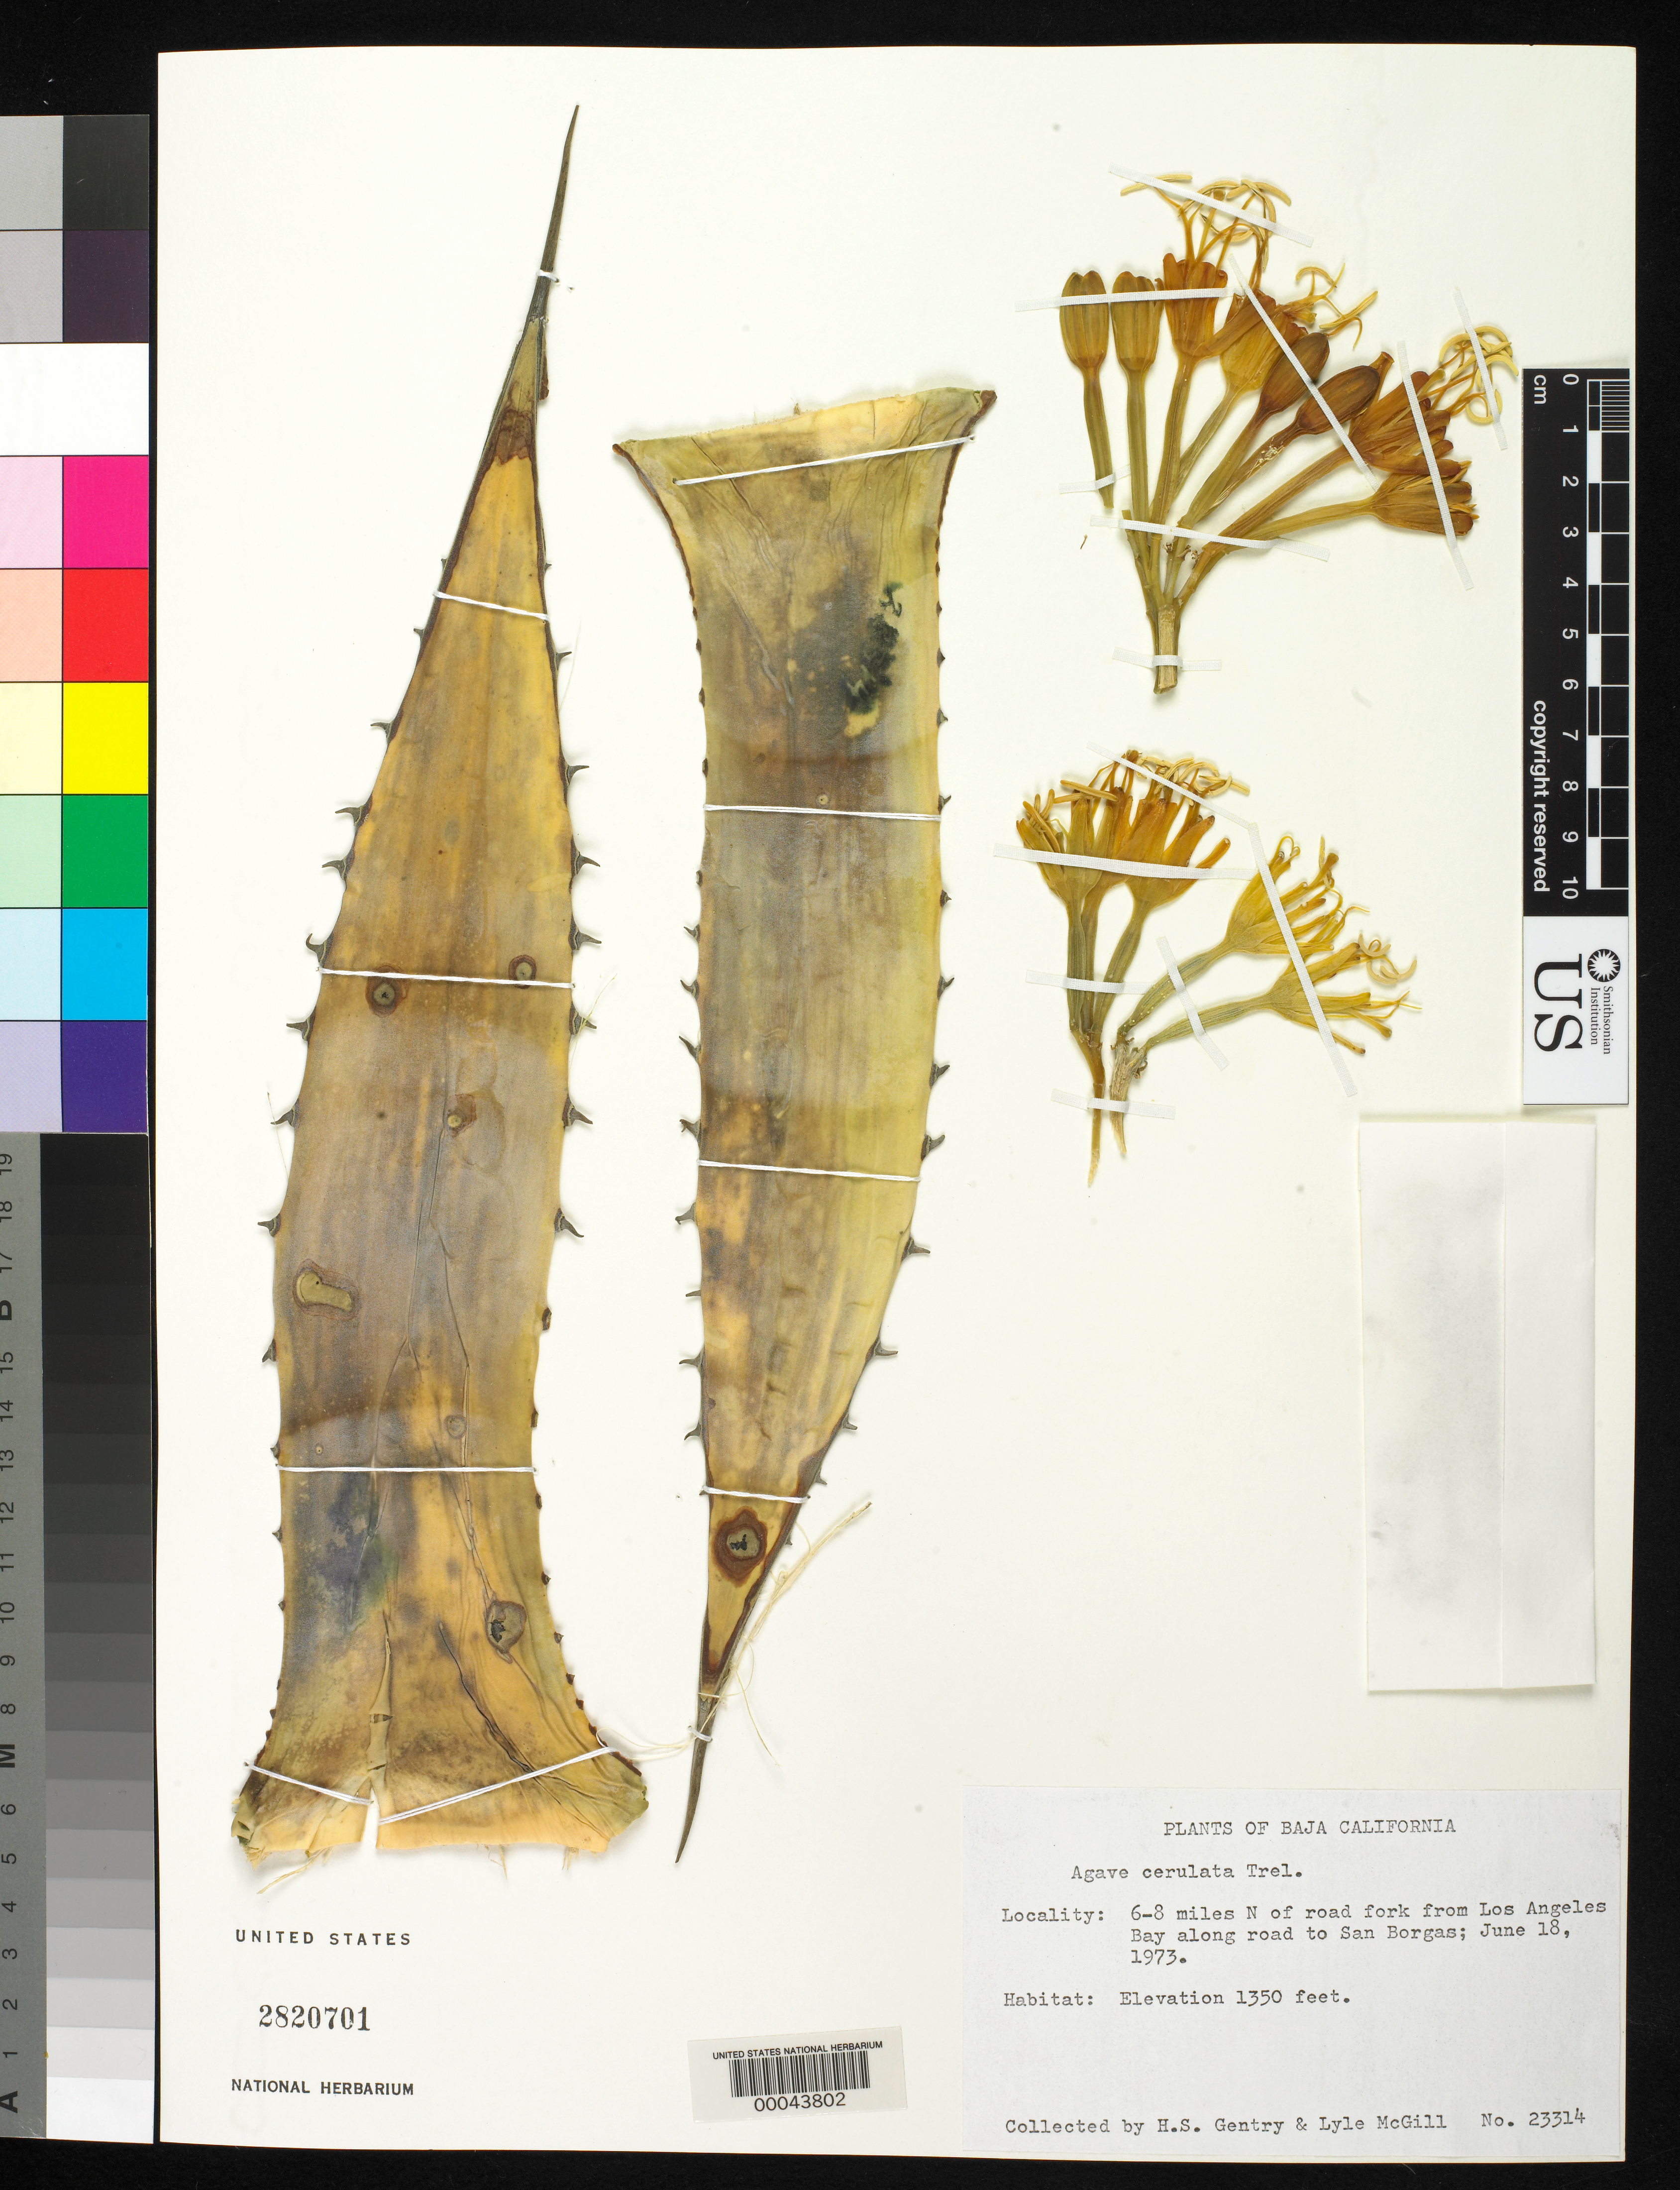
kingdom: Plantae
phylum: Tracheophyta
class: Liliopsida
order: Asparagales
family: Asparagaceae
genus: Agave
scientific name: Agave cerulata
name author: Trel.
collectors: H. S. Gentry & L. Mcgill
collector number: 23314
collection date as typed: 18 Jun 1973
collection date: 1973-06-18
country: Mexico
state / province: Baja California Norte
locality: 6-8 mi N of road fork from Los Angeles Bay along road to San Borgas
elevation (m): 411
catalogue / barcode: US 2820701